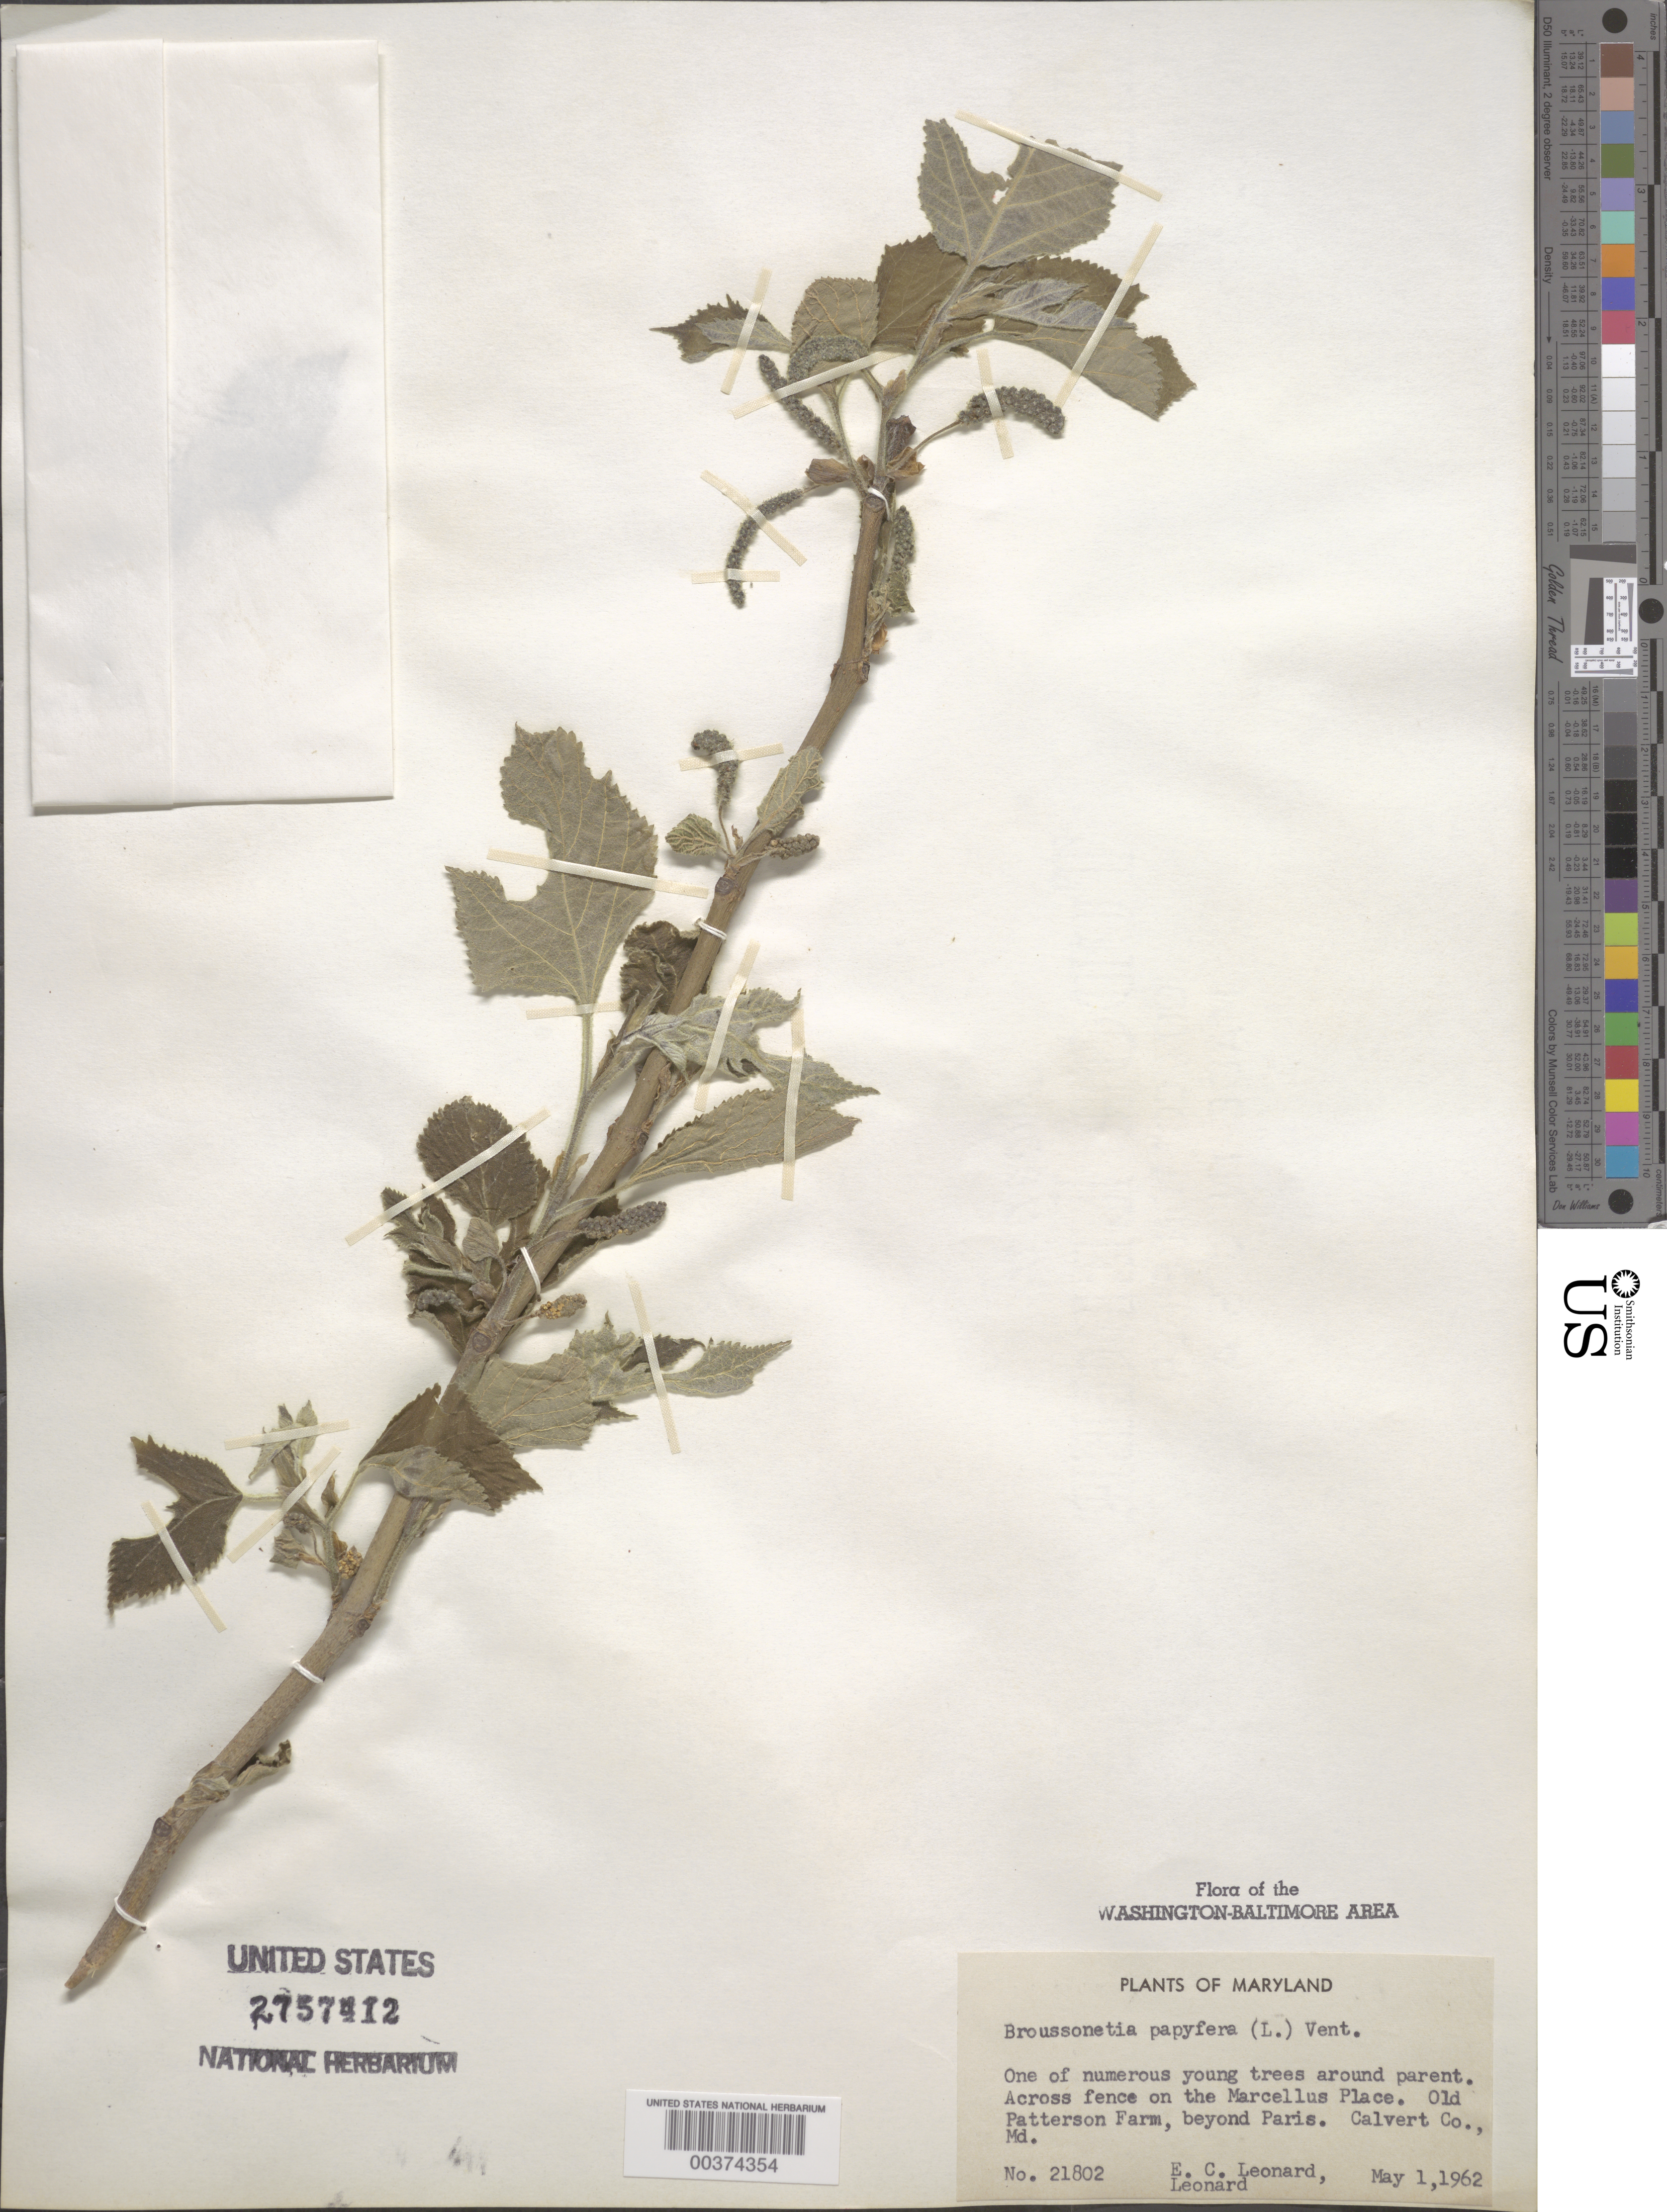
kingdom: Plantae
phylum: Tracheophyta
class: Magnoliopsida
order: Rosales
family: Moraceae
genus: Broussonetia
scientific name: Broussonetia papyrifera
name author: (L.) L'Hér. ex Vent.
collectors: E. C. Leonard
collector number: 21802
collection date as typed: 01 May 1962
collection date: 1962-05-01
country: United States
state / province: Maryland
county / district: Calvert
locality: Beyond Paris, Old Patterson Farm, Marcellus Property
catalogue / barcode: US 2757412